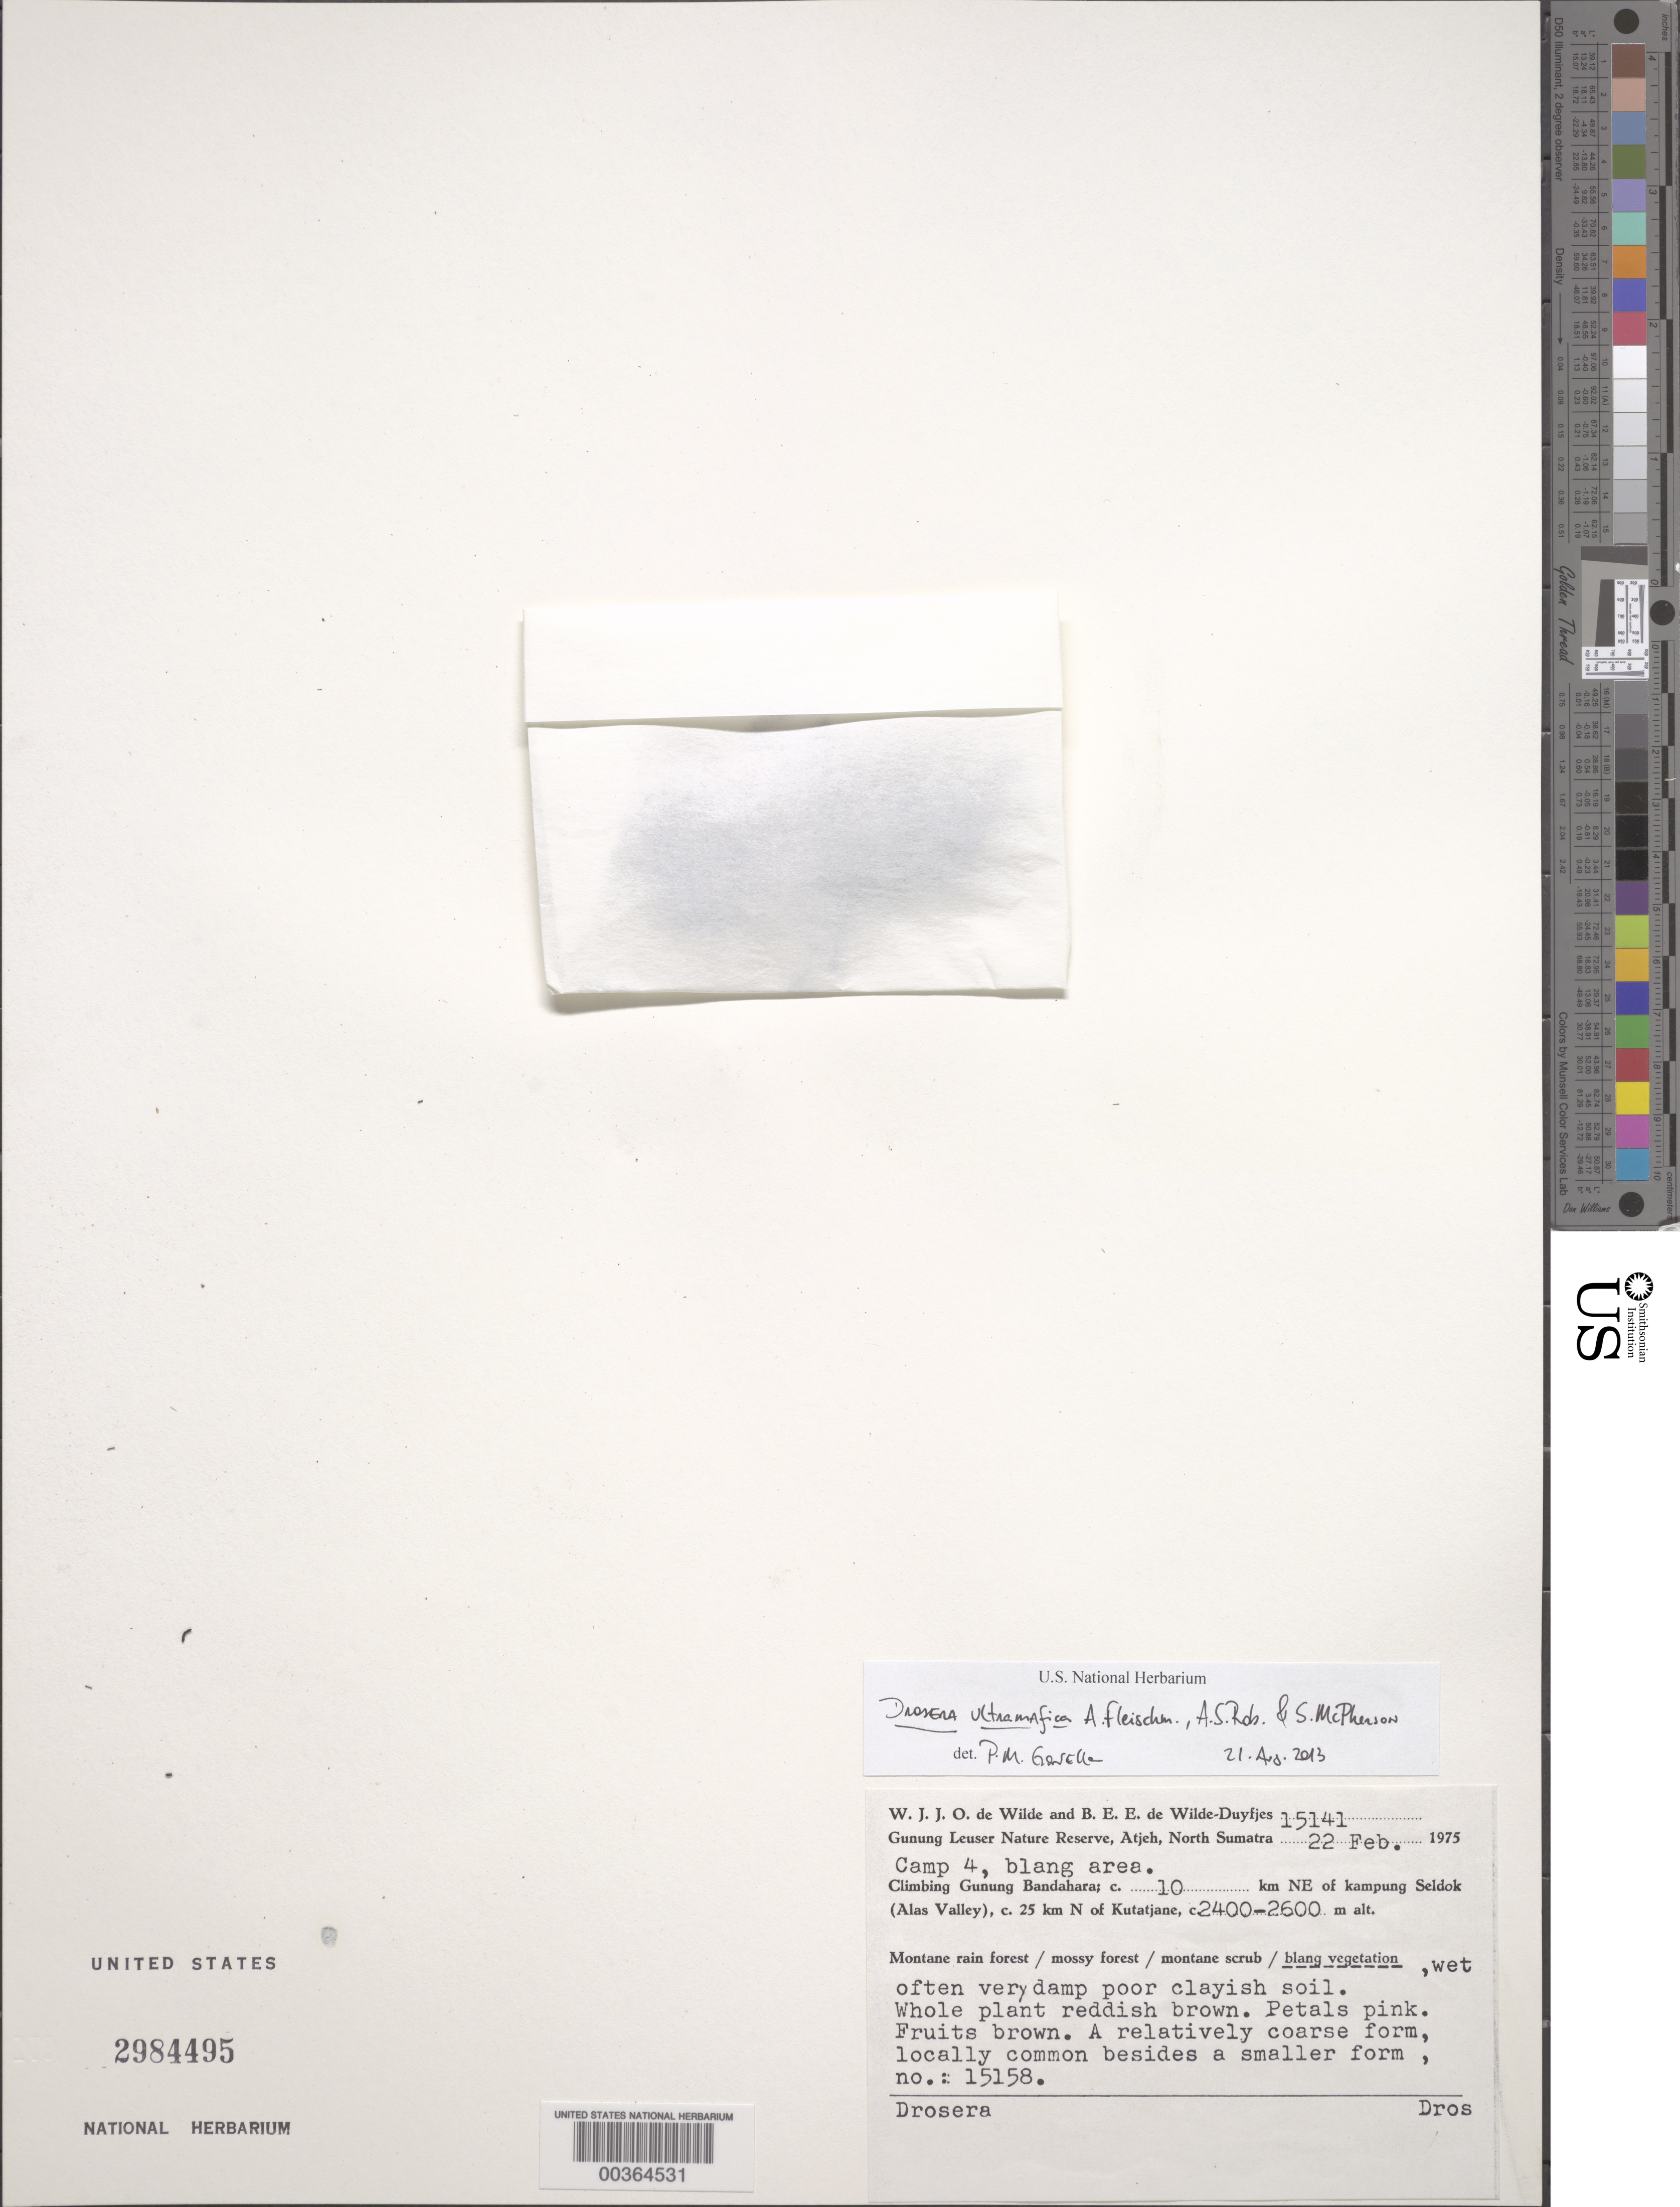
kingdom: Plantae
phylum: Tracheophyta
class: Magnoliopsida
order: Caryophyllales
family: Droseraceae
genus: Drosera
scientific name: Drosera ultramafica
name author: A. Fleischm. et al.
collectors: W. J. de Wilde & B. E. de Wilde-Duyfjes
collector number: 15141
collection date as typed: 22 Feb 1975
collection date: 1975-02-22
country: Indonesia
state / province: Sumatra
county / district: Aceh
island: Sumatra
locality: Gunung Leuser Nature Reserve, NE of Kampung Siedok (Alas Valley), N of Kutatjane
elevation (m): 2400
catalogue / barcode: US 2984495